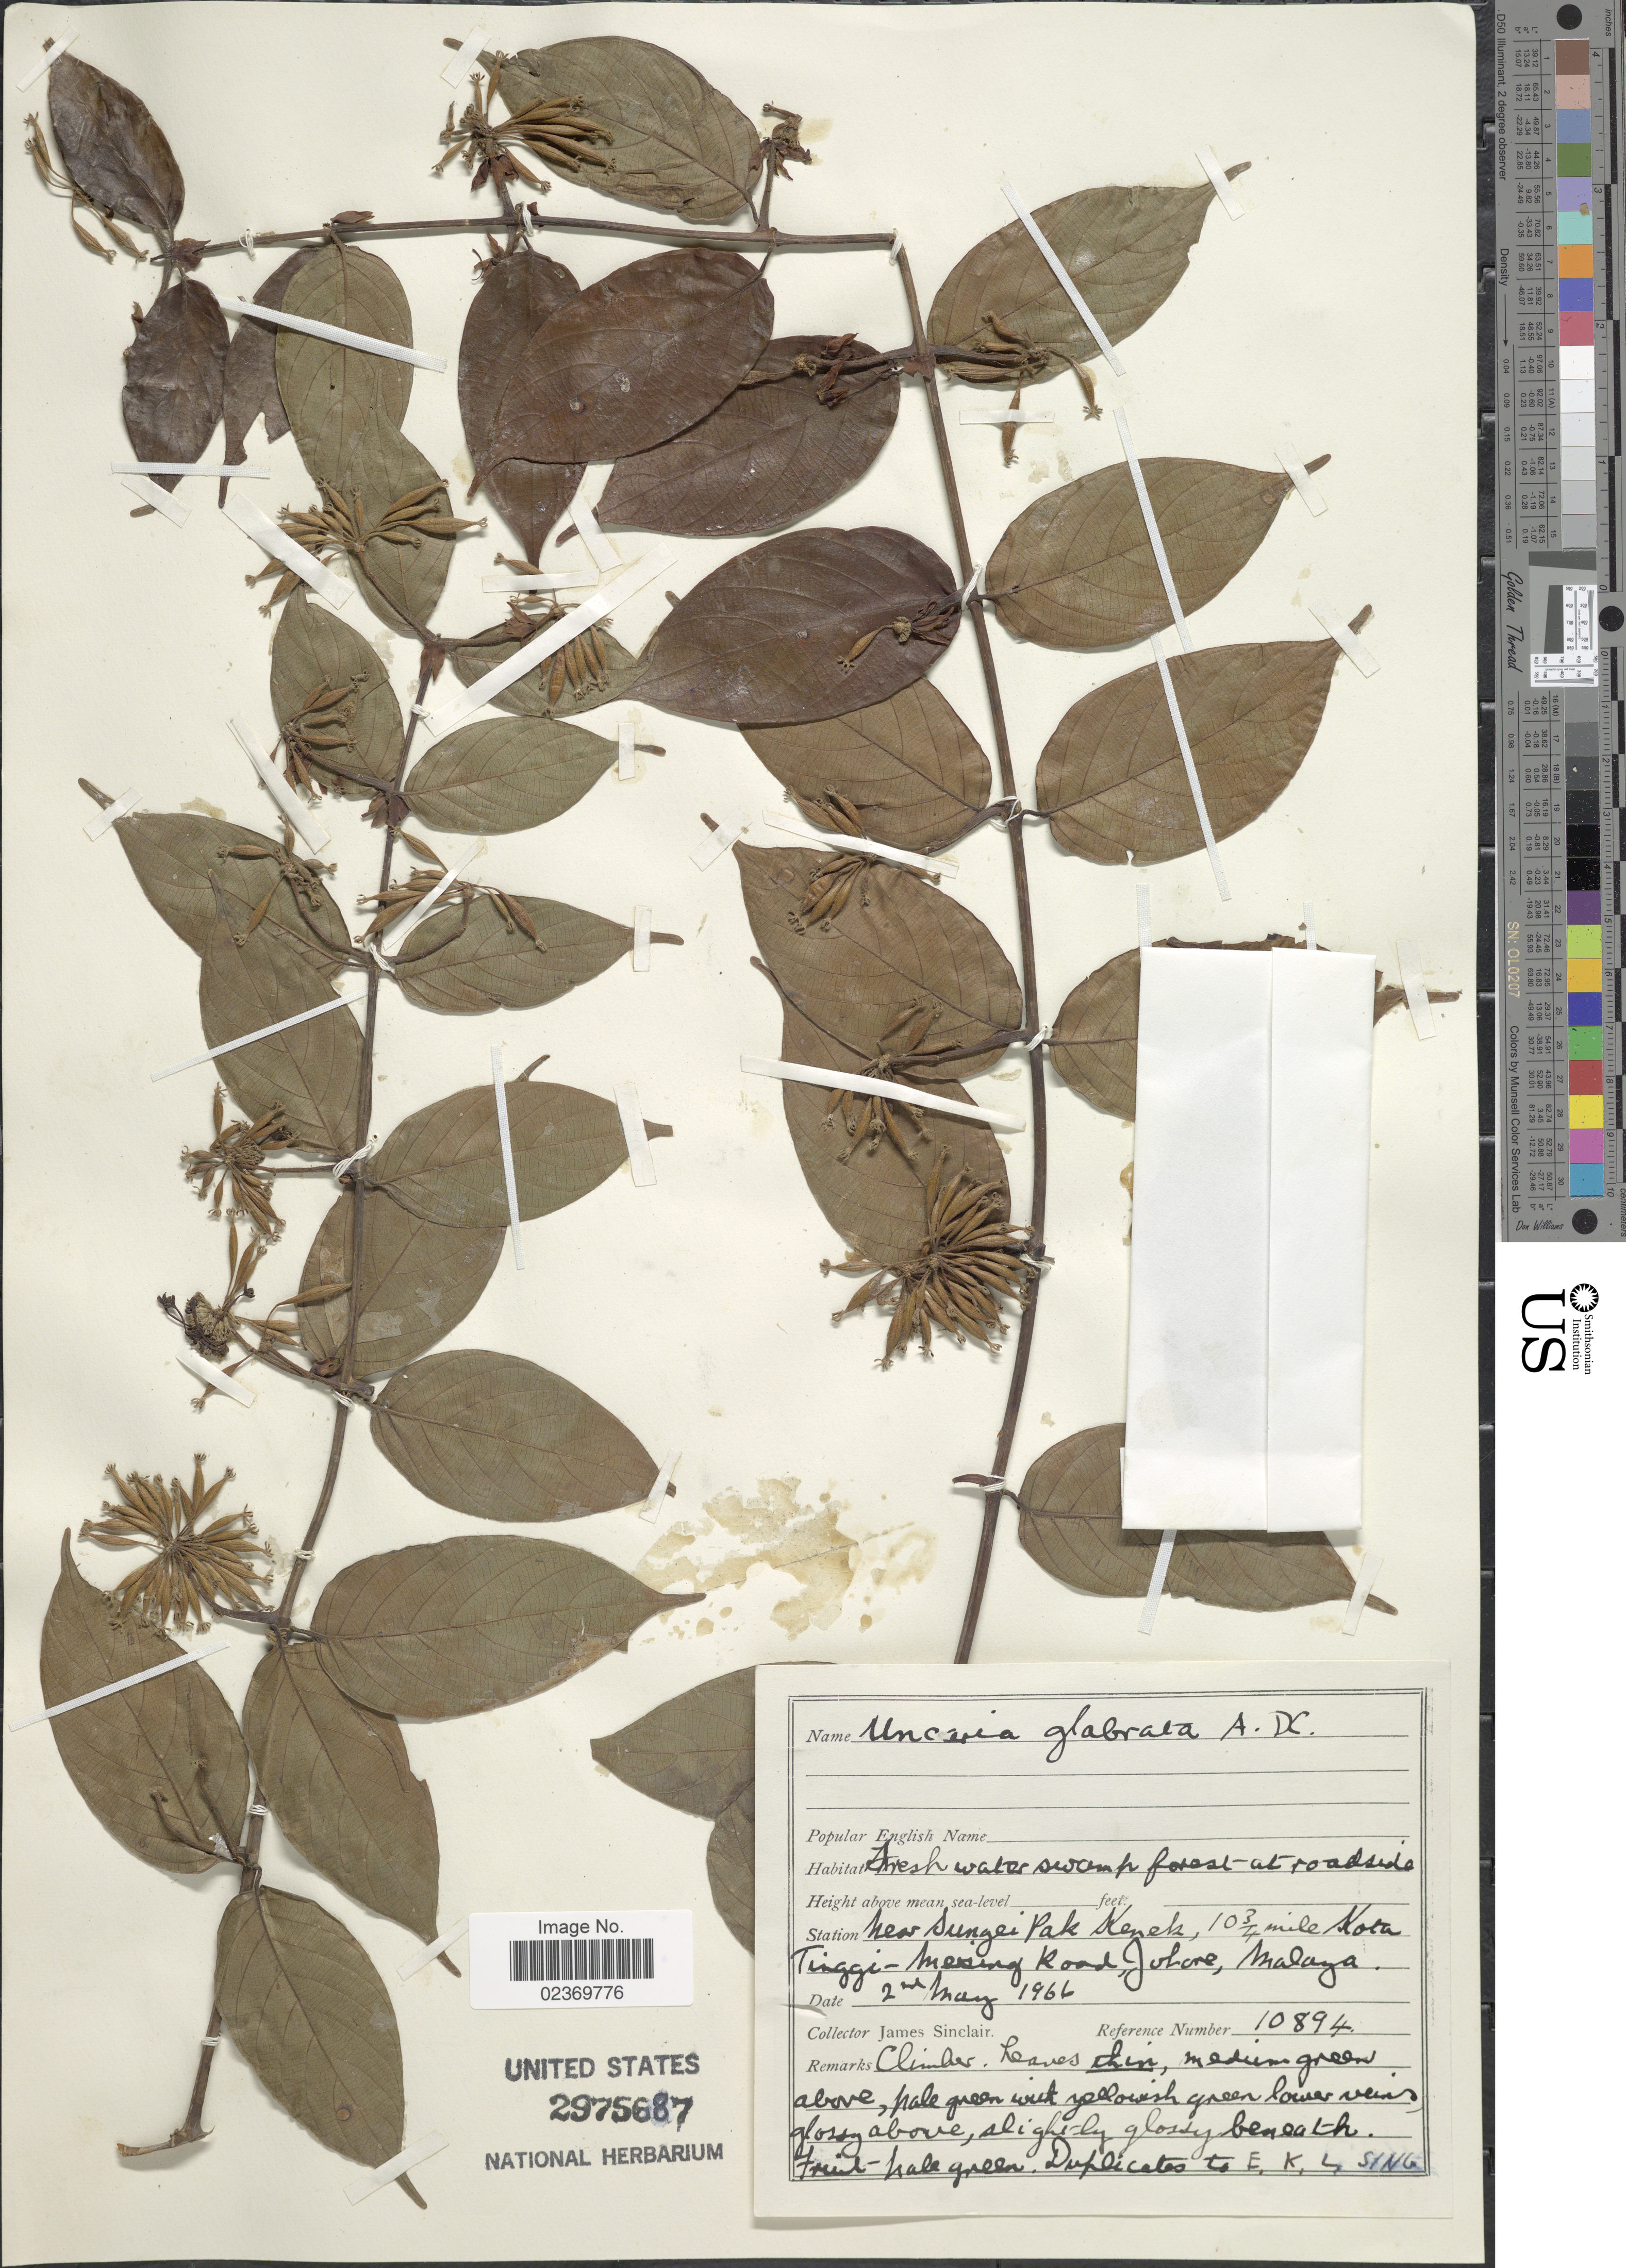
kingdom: Plantae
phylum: Tracheophyta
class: Magnoliopsida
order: Gentianales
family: Rubiaceae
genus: Uncaria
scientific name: Uncaria glabrata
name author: DC.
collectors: J. Sinclair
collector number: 10894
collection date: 1966-05-02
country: Malaysia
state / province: Johor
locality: Station near Sungei Pak Kenek, 10 3/4 mile Kota Tinggi - Mersing Road, Johore, Malaya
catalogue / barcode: US 2975687